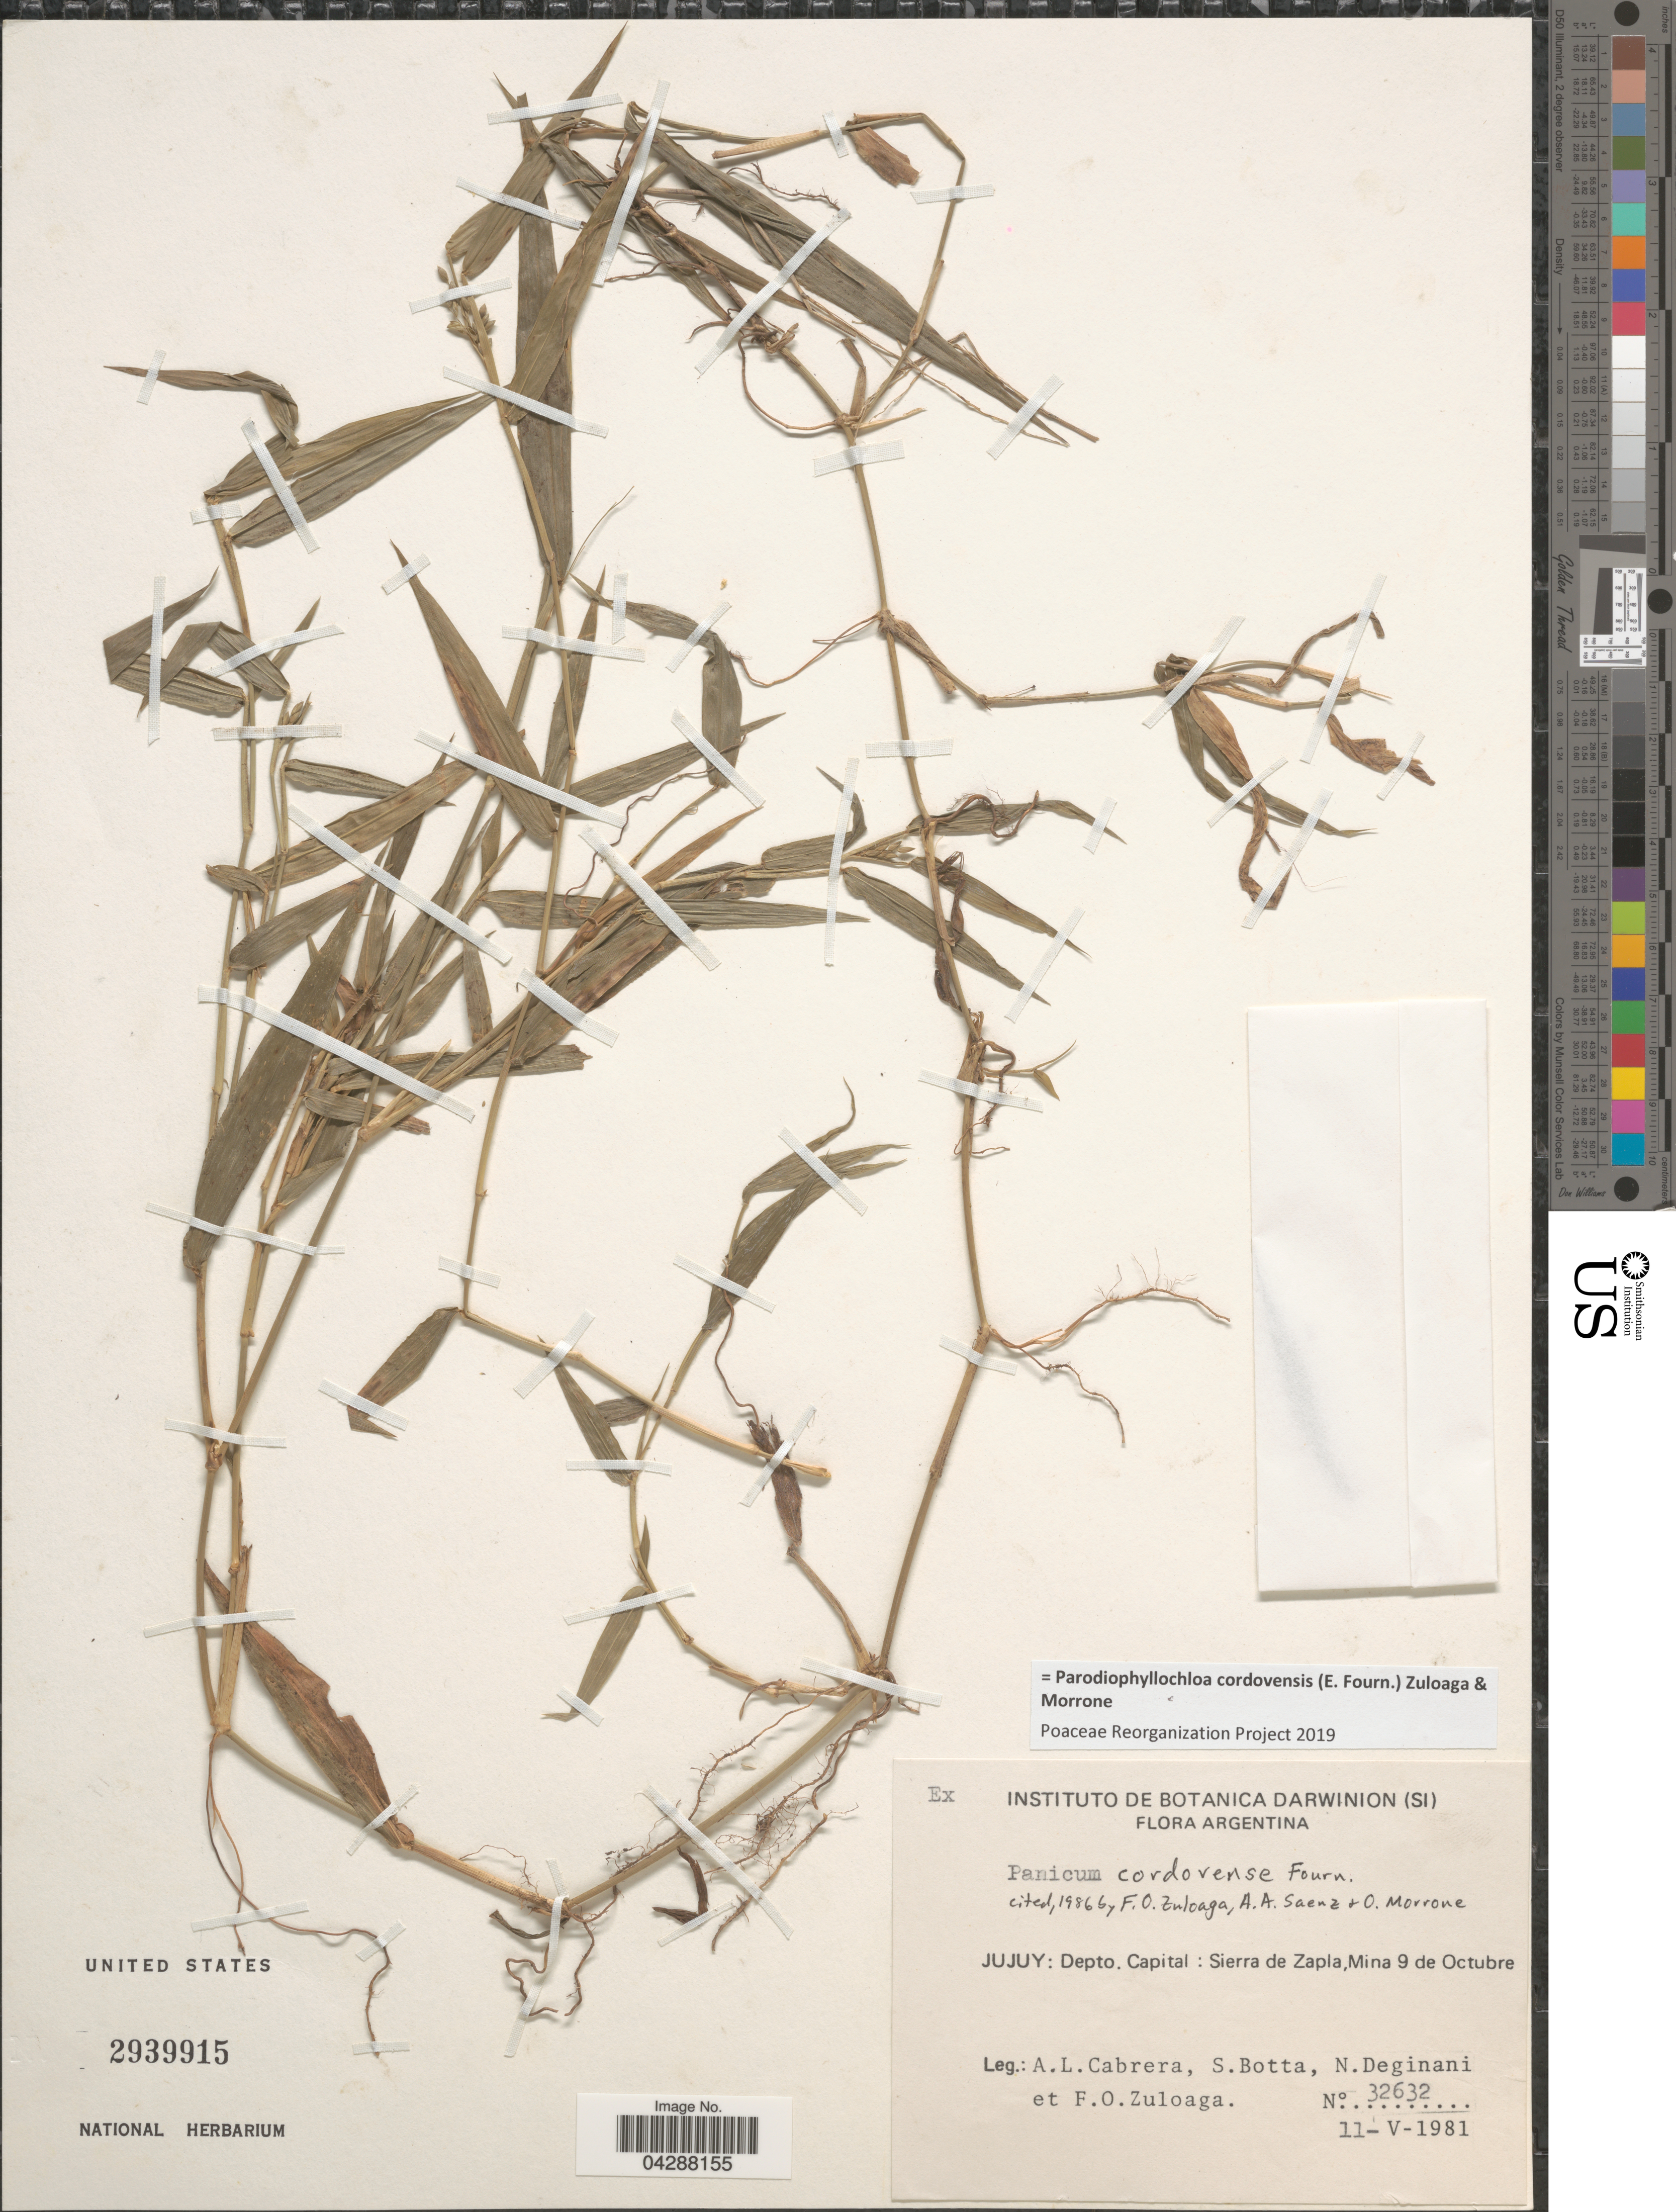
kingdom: Plantae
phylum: Tracheophyta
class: Liliopsida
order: Poales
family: Poaceae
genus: Parodiophyllochloa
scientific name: Parodiophyllochloa cordovensis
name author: (E. Fourn.) Zuloaga & Morrone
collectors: A. L. Cabrera, S. Botta, N. Deginani & F. O. Zuloaga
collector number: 32632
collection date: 1981-05-11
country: Argentina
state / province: Jujuy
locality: Depto. Capital: Sierra de Zapla.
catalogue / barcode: US 2939915